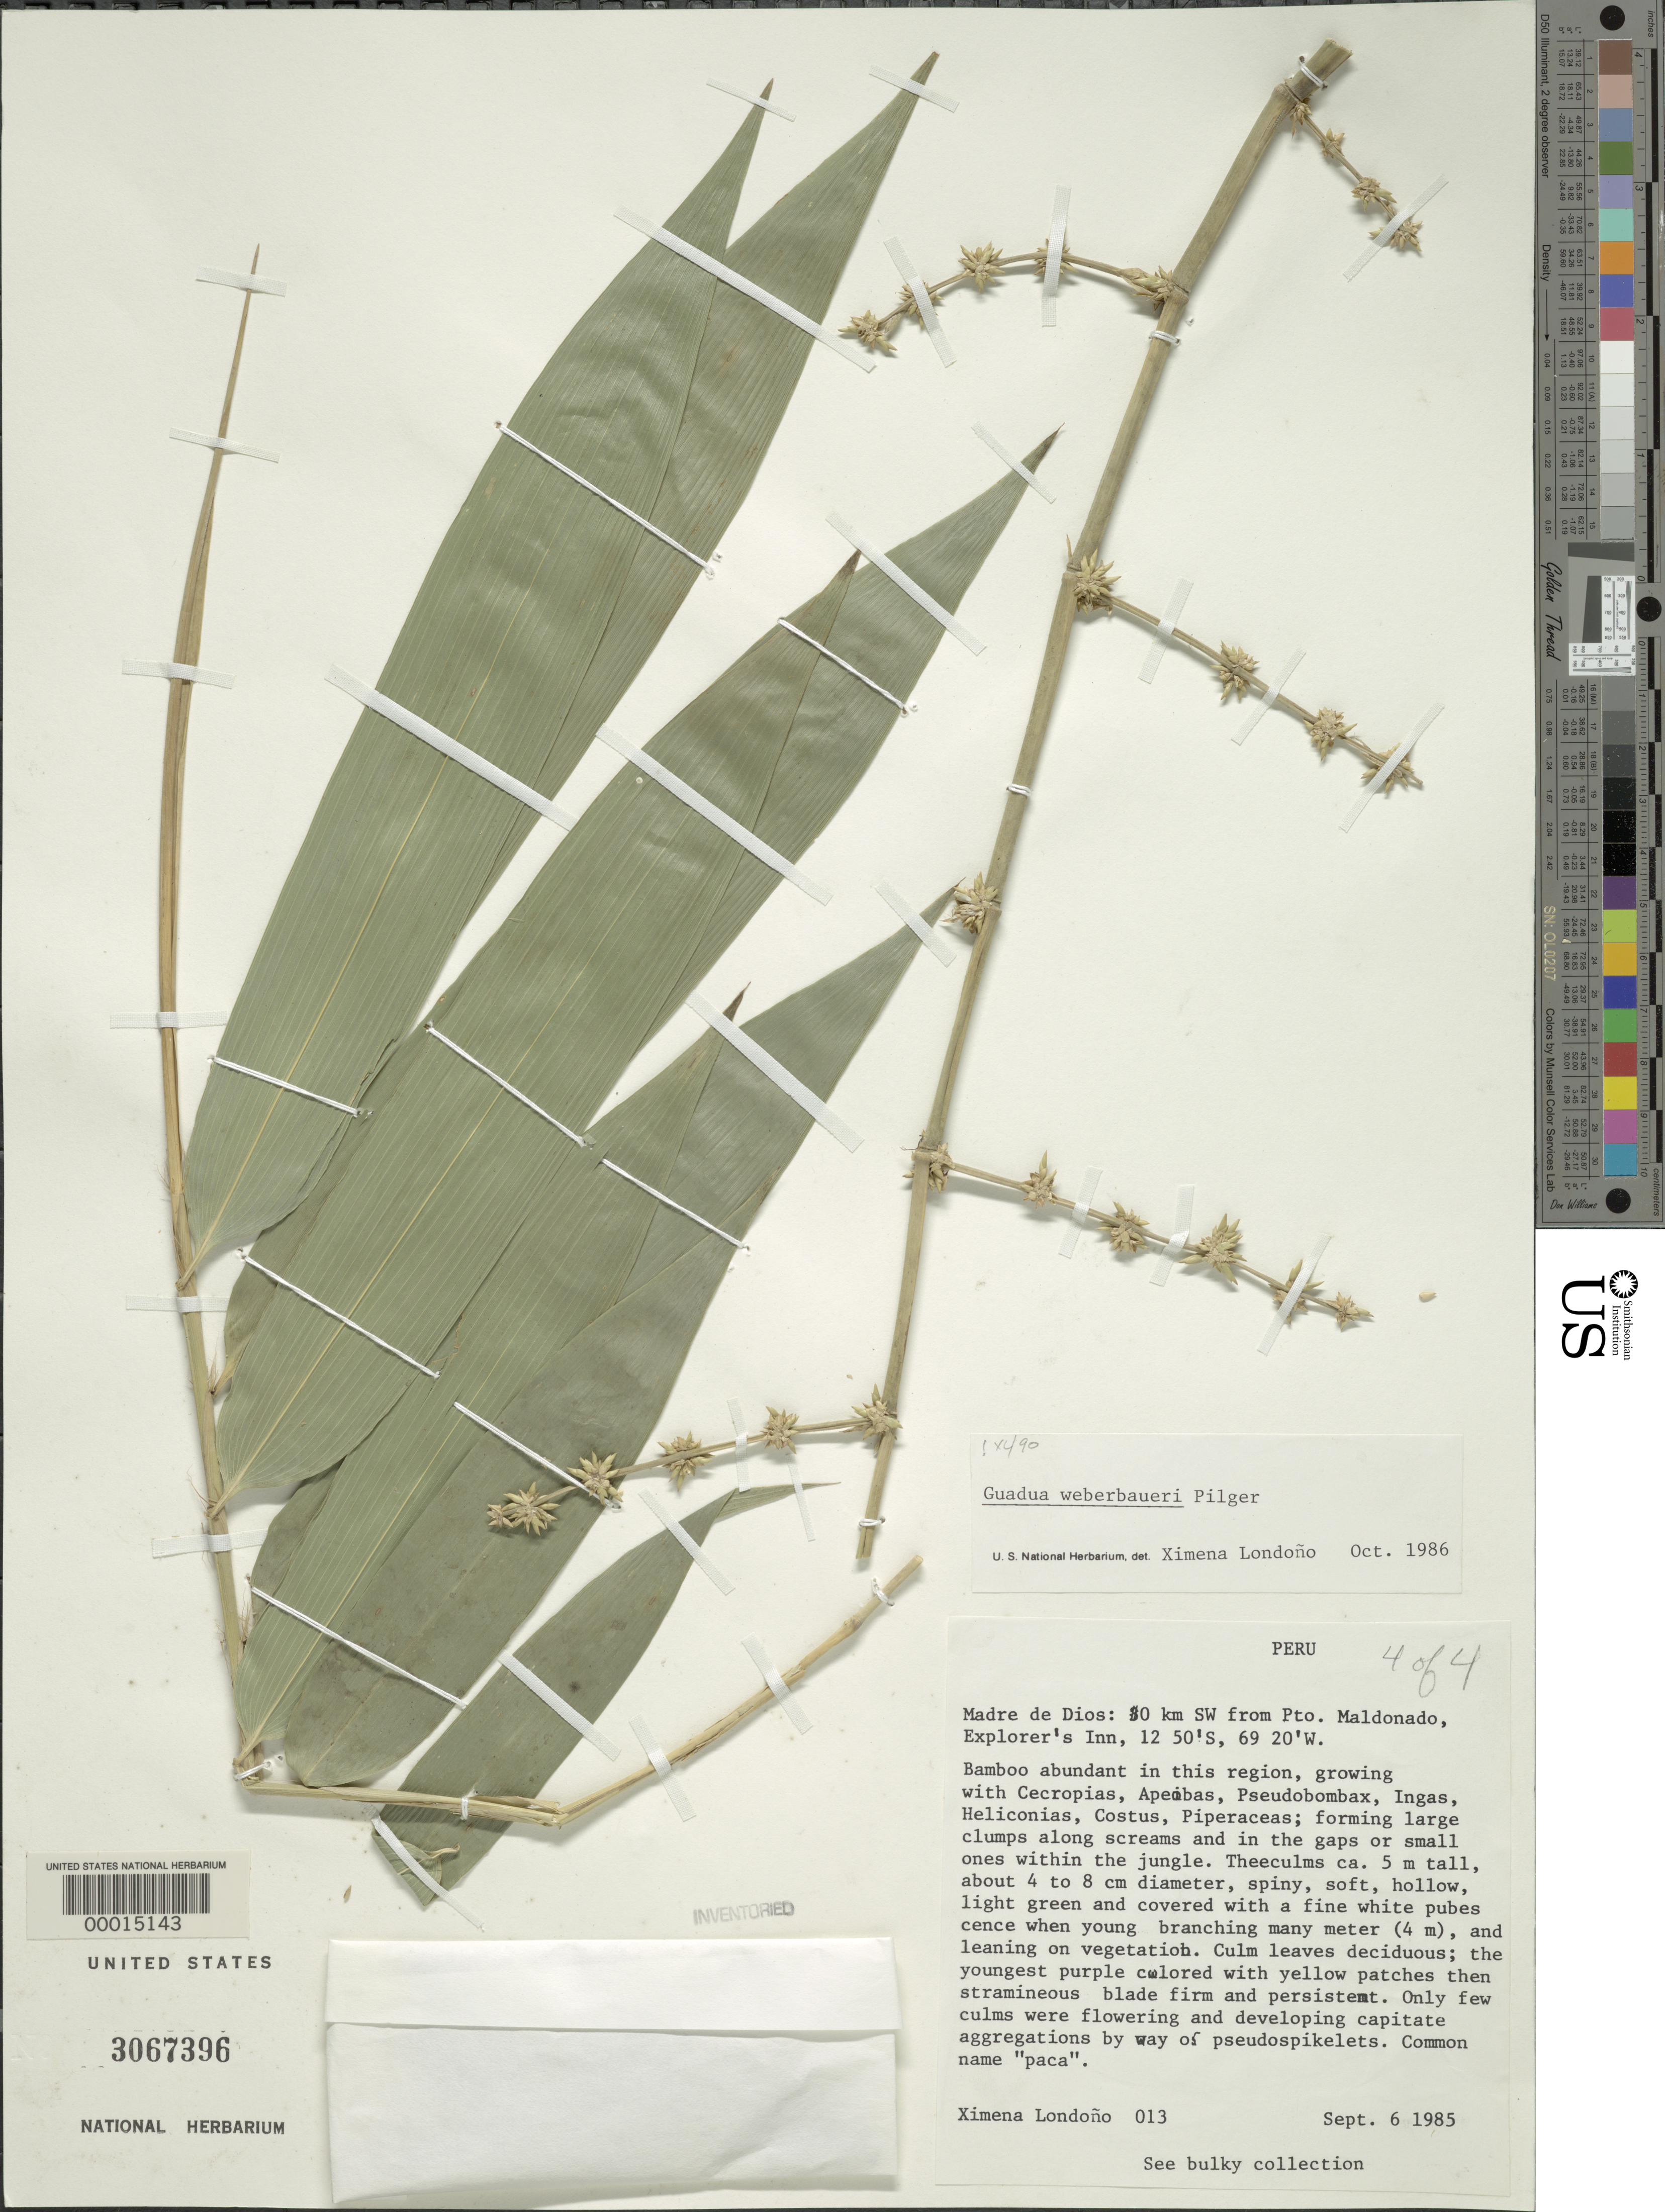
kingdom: Plantae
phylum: Tracheophyta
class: Liliopsida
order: Poales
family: Poaceae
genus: Guadua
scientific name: Guadua weberbaueri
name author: Pilg.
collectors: X. Londoño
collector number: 85-013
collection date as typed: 06 Sep 1985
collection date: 1985-09-06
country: Peru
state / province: Madre de Dios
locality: Maldonado, Explorer's Inn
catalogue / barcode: US 3067396